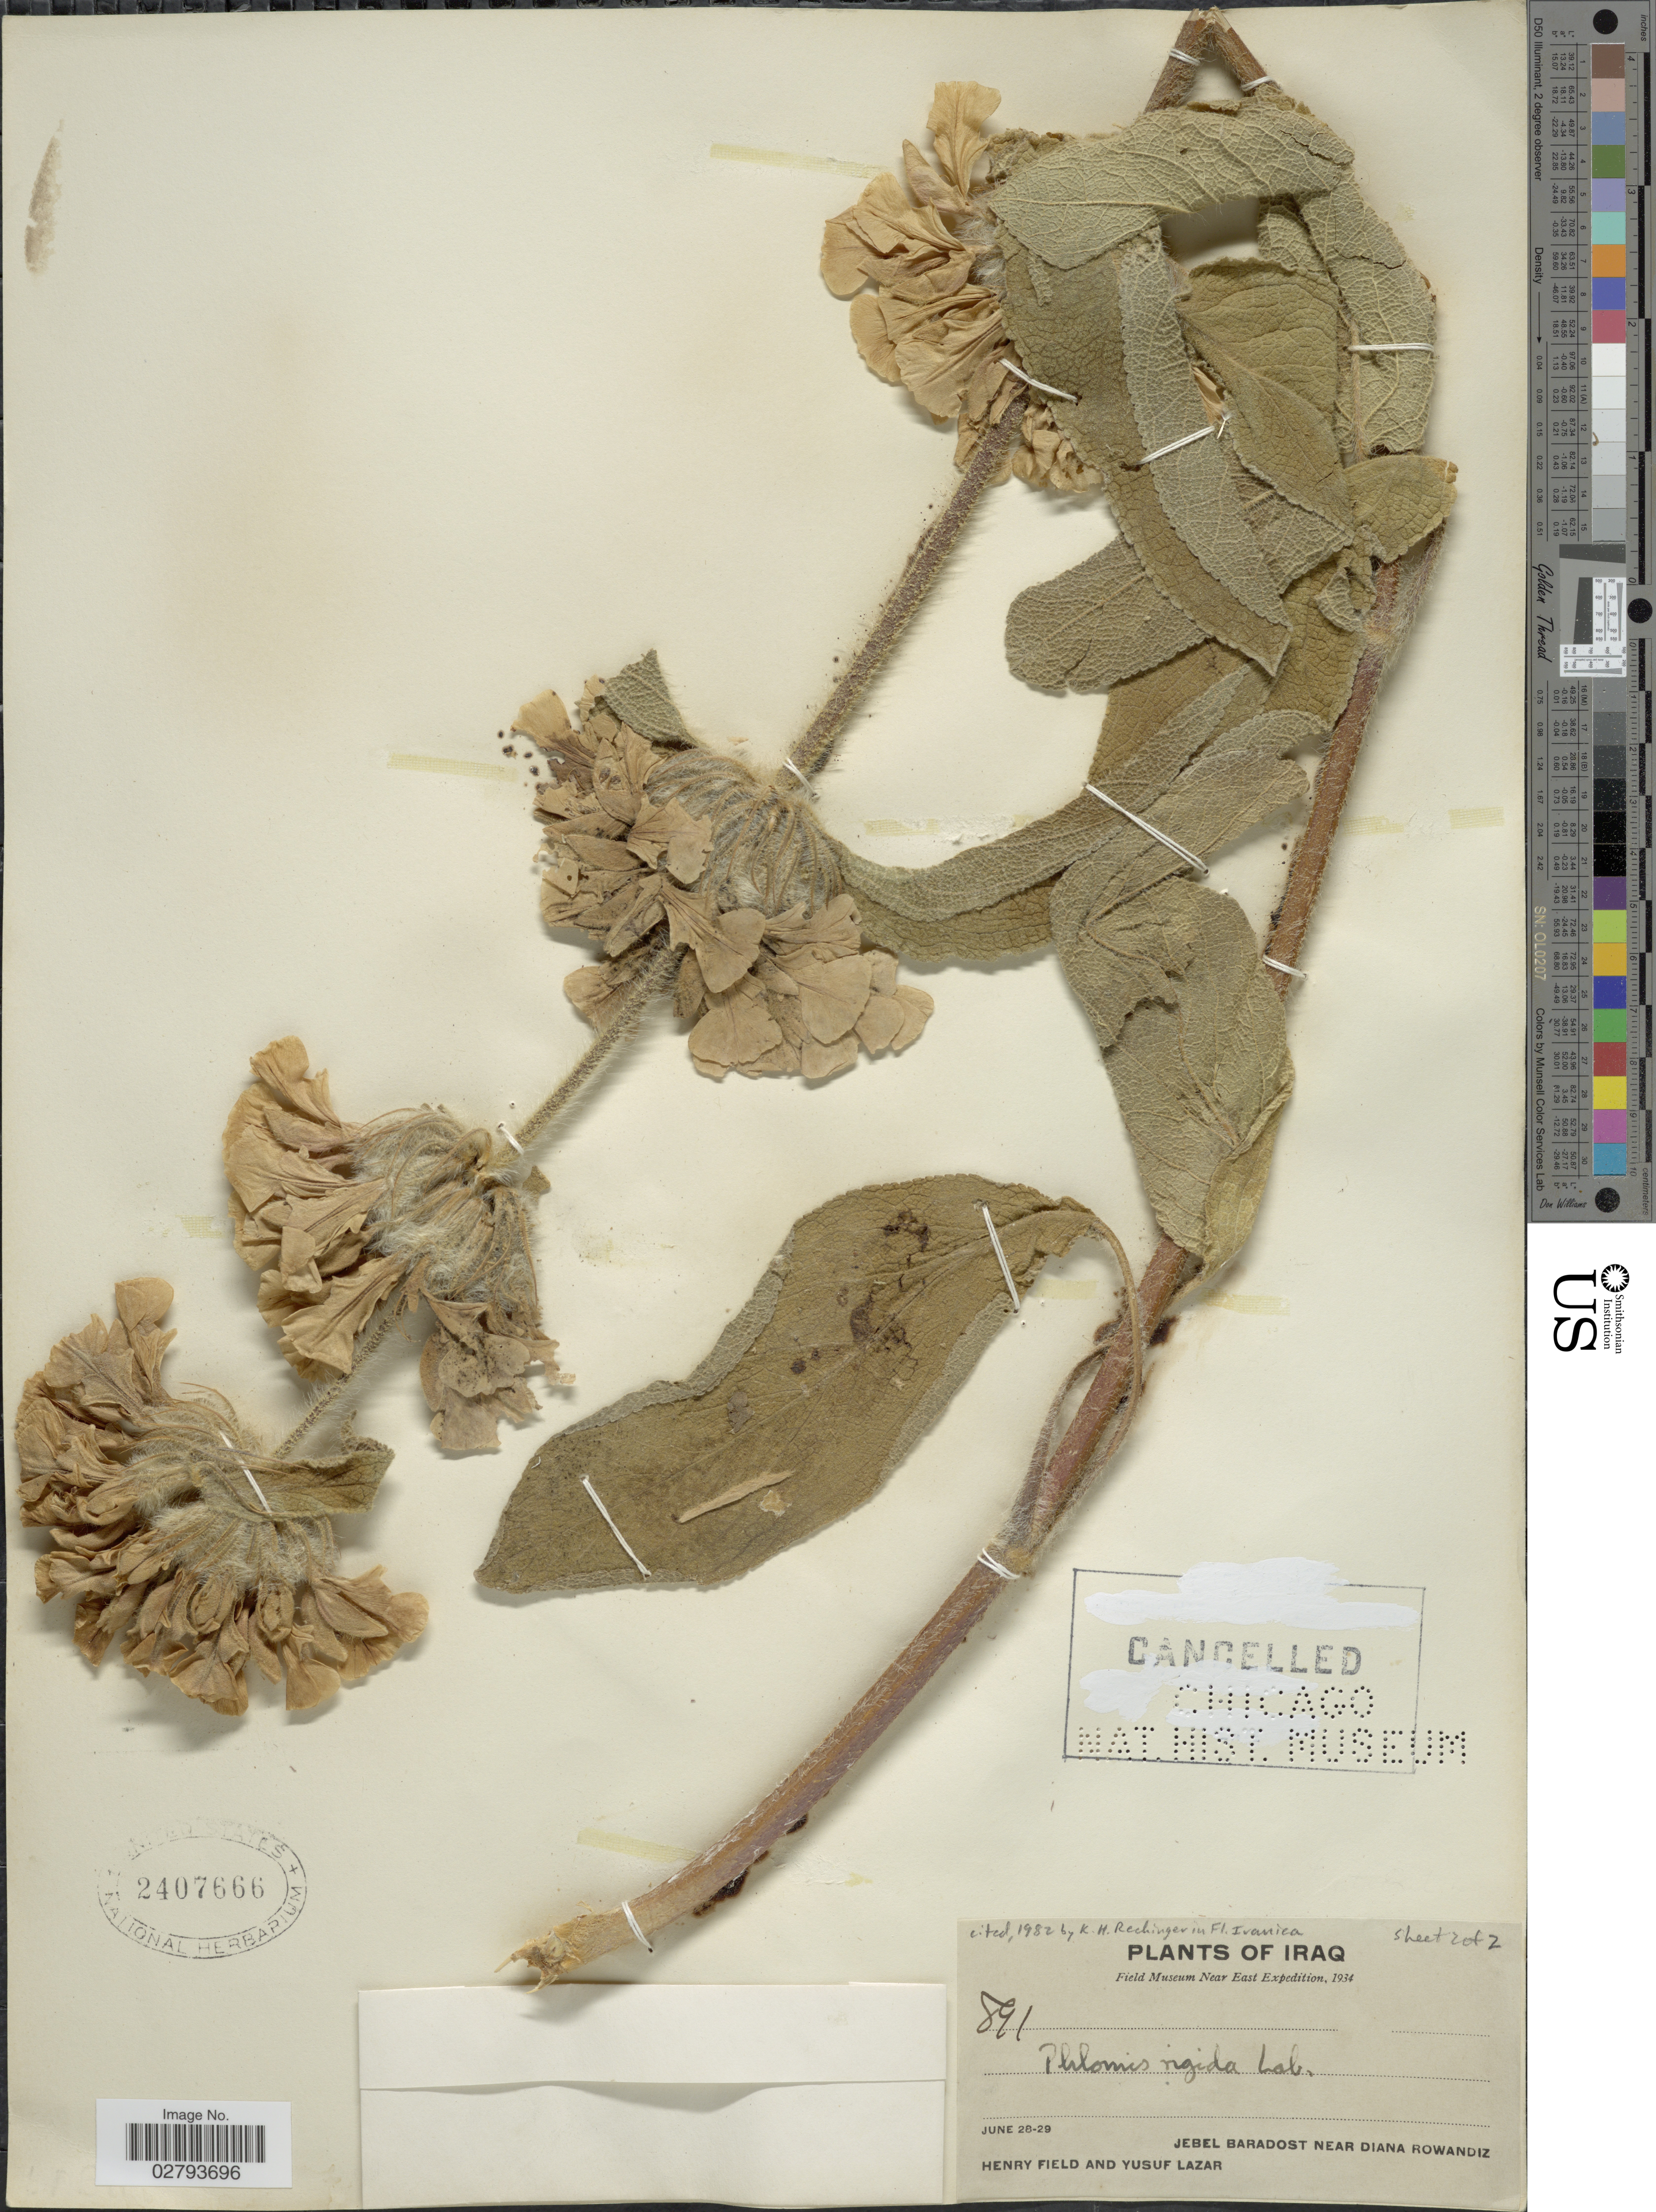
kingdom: Plantae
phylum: Tracheophyta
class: Magnoliopsida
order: Lamiales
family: Lamiaceae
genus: Phlomis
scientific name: Phlomis rigida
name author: Labill.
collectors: H. Field & Y. Lazar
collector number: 891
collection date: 1934-06-28/1934-06-29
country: Iraq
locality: Jebel Baradost near Diana Rowandiz.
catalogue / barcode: US 2407666